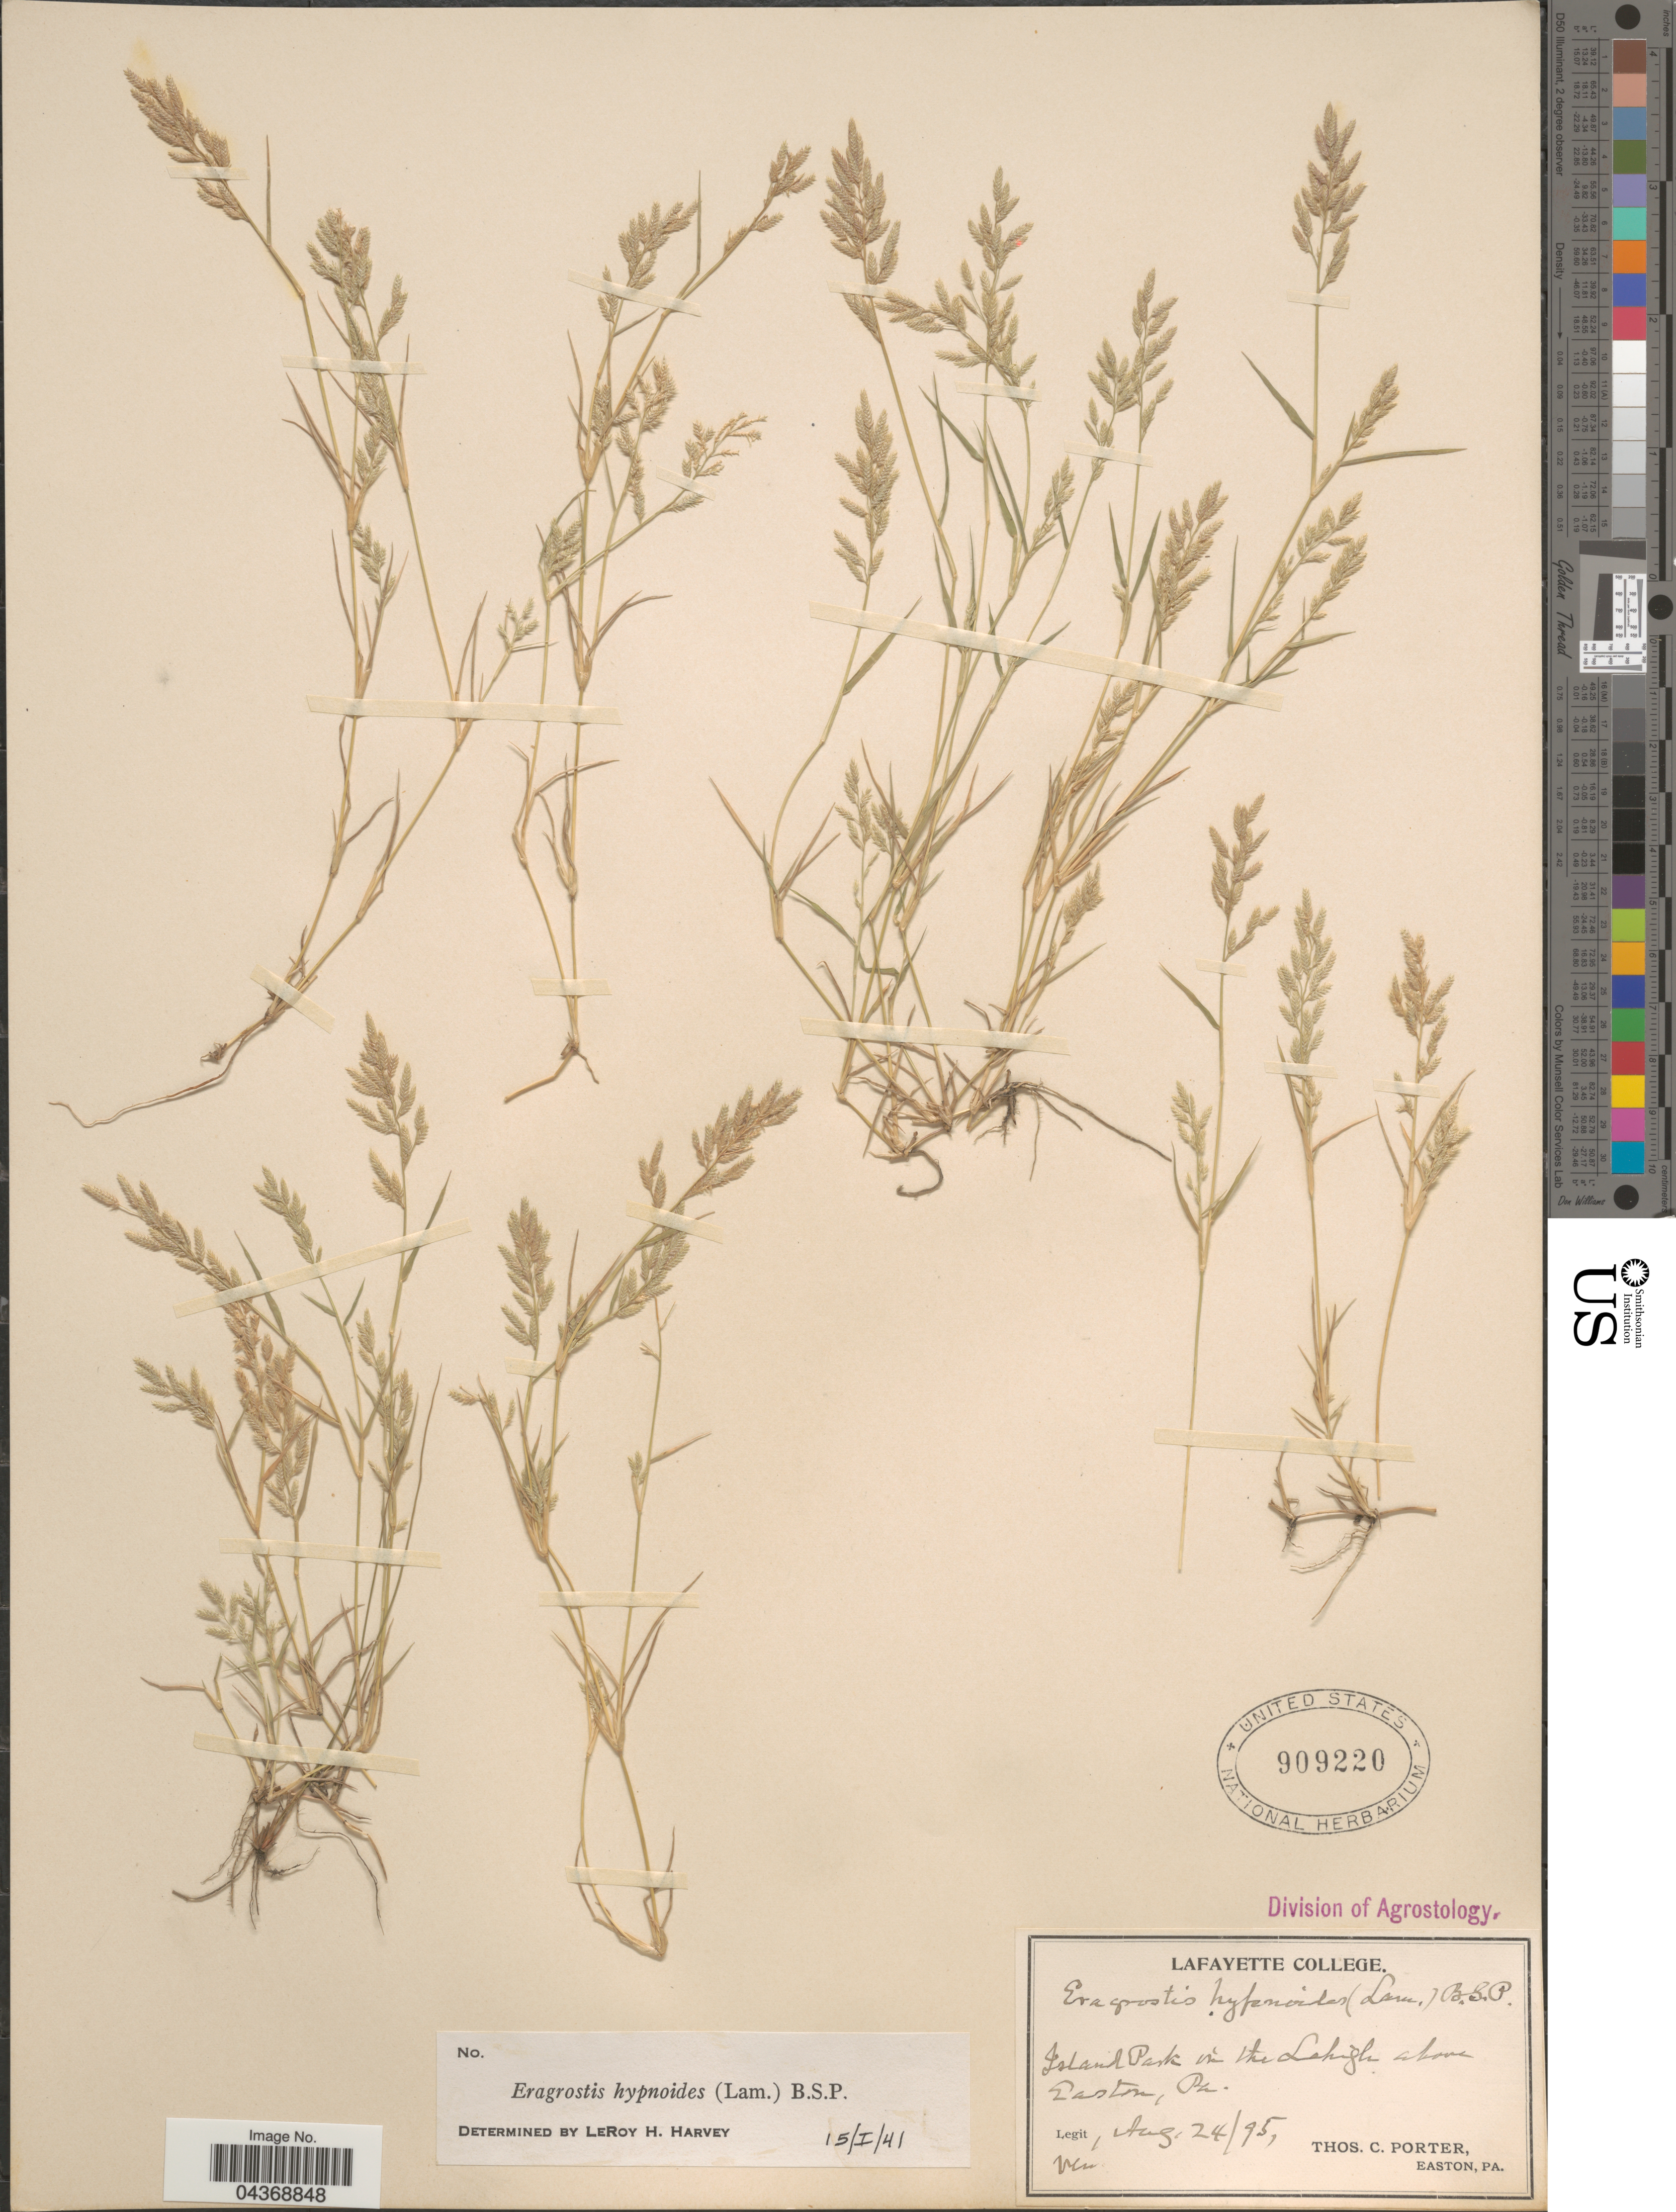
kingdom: Plantae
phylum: Tracheophyta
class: Liliopsida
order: Poales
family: Poaceae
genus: Eragrostis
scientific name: Eragrostis hypnoides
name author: (Lam.) Britton, Stearns & Poggenb.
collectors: T. Porter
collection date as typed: Transcribed d/m/y: 24/8/95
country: United States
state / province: Pennsylvania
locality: Island Park in the Lehigh above Easton.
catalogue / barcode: US 909220